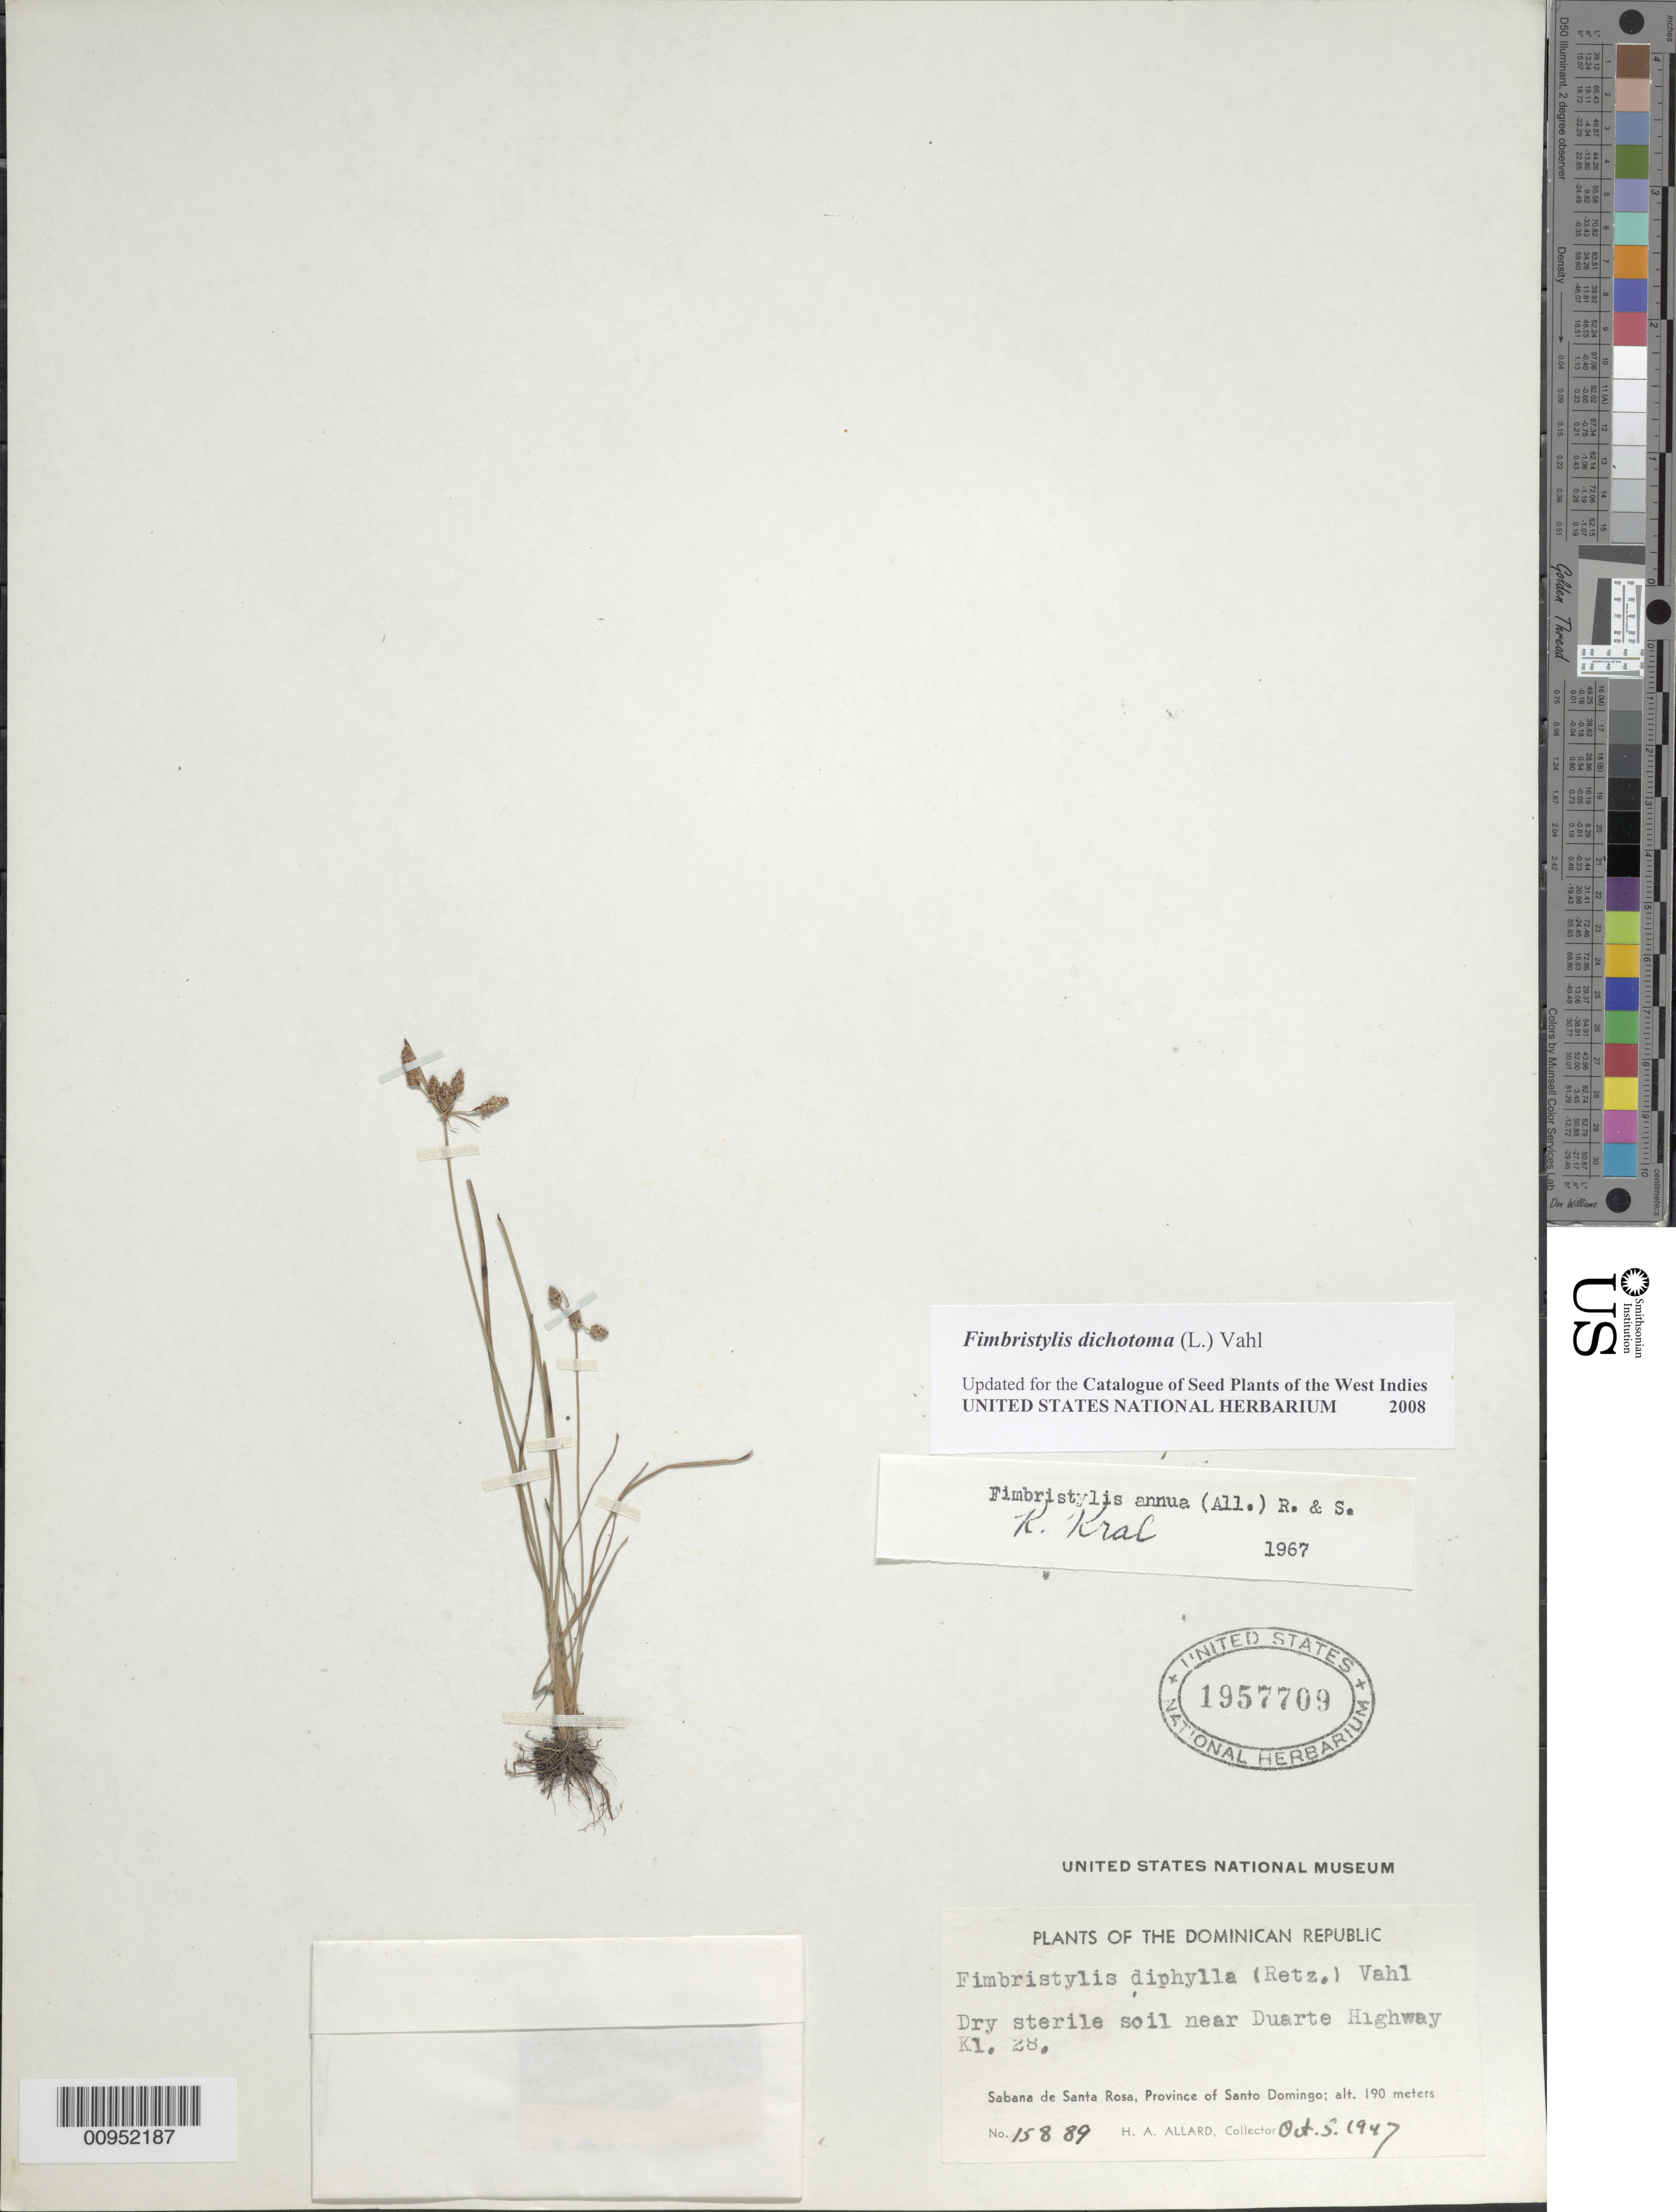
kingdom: Plantae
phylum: Tracheophyta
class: Liliopsida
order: Poales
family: Cyperaceae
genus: Fimbristylis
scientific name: Fimbristylis dichotoma subsp. dichotoma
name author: (L.) Vahl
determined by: Strong, M. T., (US), Smithsonian Institution - National Museum of Natural History (UNITED STATES)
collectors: H. A. Allard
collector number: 15889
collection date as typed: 05 Oct 1947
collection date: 1947-10-05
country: Dominican Republic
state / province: Santo Domingo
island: Hispaniola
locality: Sabana de Santa Rosa, near Duarte Highway Kl. 28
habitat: Dry sterile soil near highway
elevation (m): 190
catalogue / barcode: US 1957709